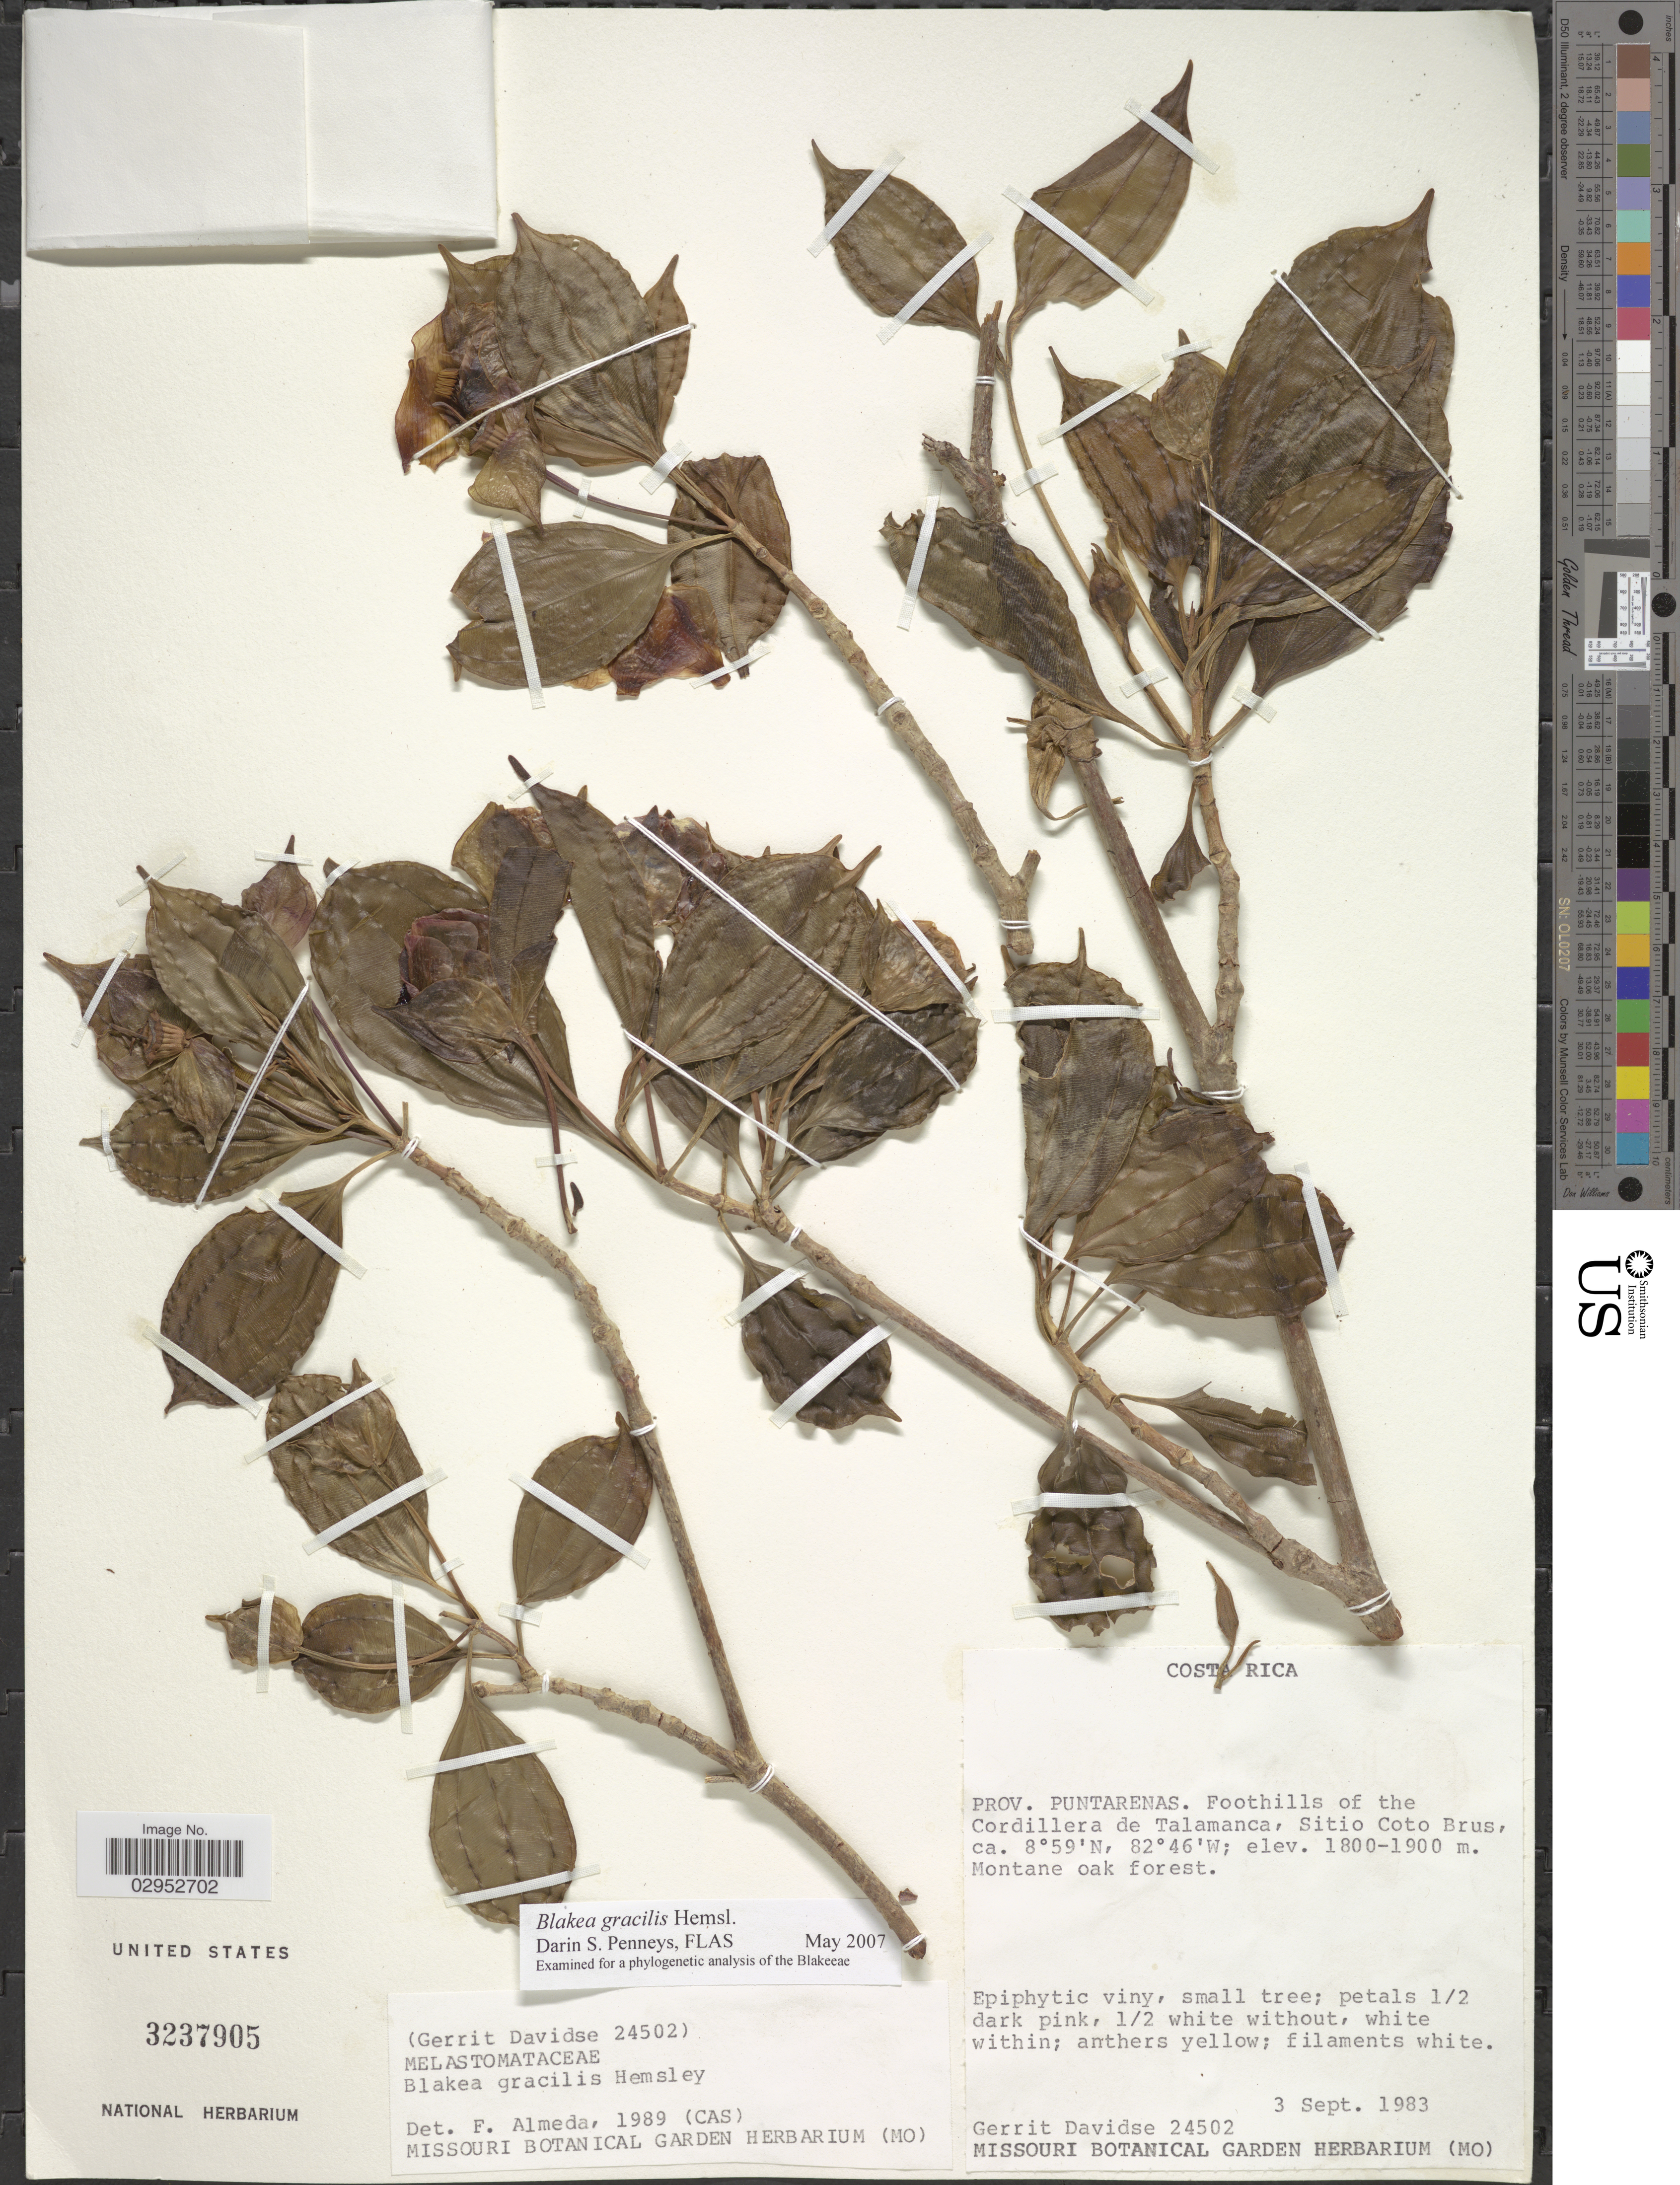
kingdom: Plantae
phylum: Tracheophyta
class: Magnoliopsida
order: Myrtales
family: Melastomataceae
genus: Blakea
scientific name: Blakea gracilis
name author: Hemsl.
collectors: G. Davidse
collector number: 24502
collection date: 1983-09-03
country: Costa Rica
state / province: Puntarenas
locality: Prov. Puntarenas: Foothills of the Cordillera de Talamanca, Sitio Coto Brus.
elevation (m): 1800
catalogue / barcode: US 3237905